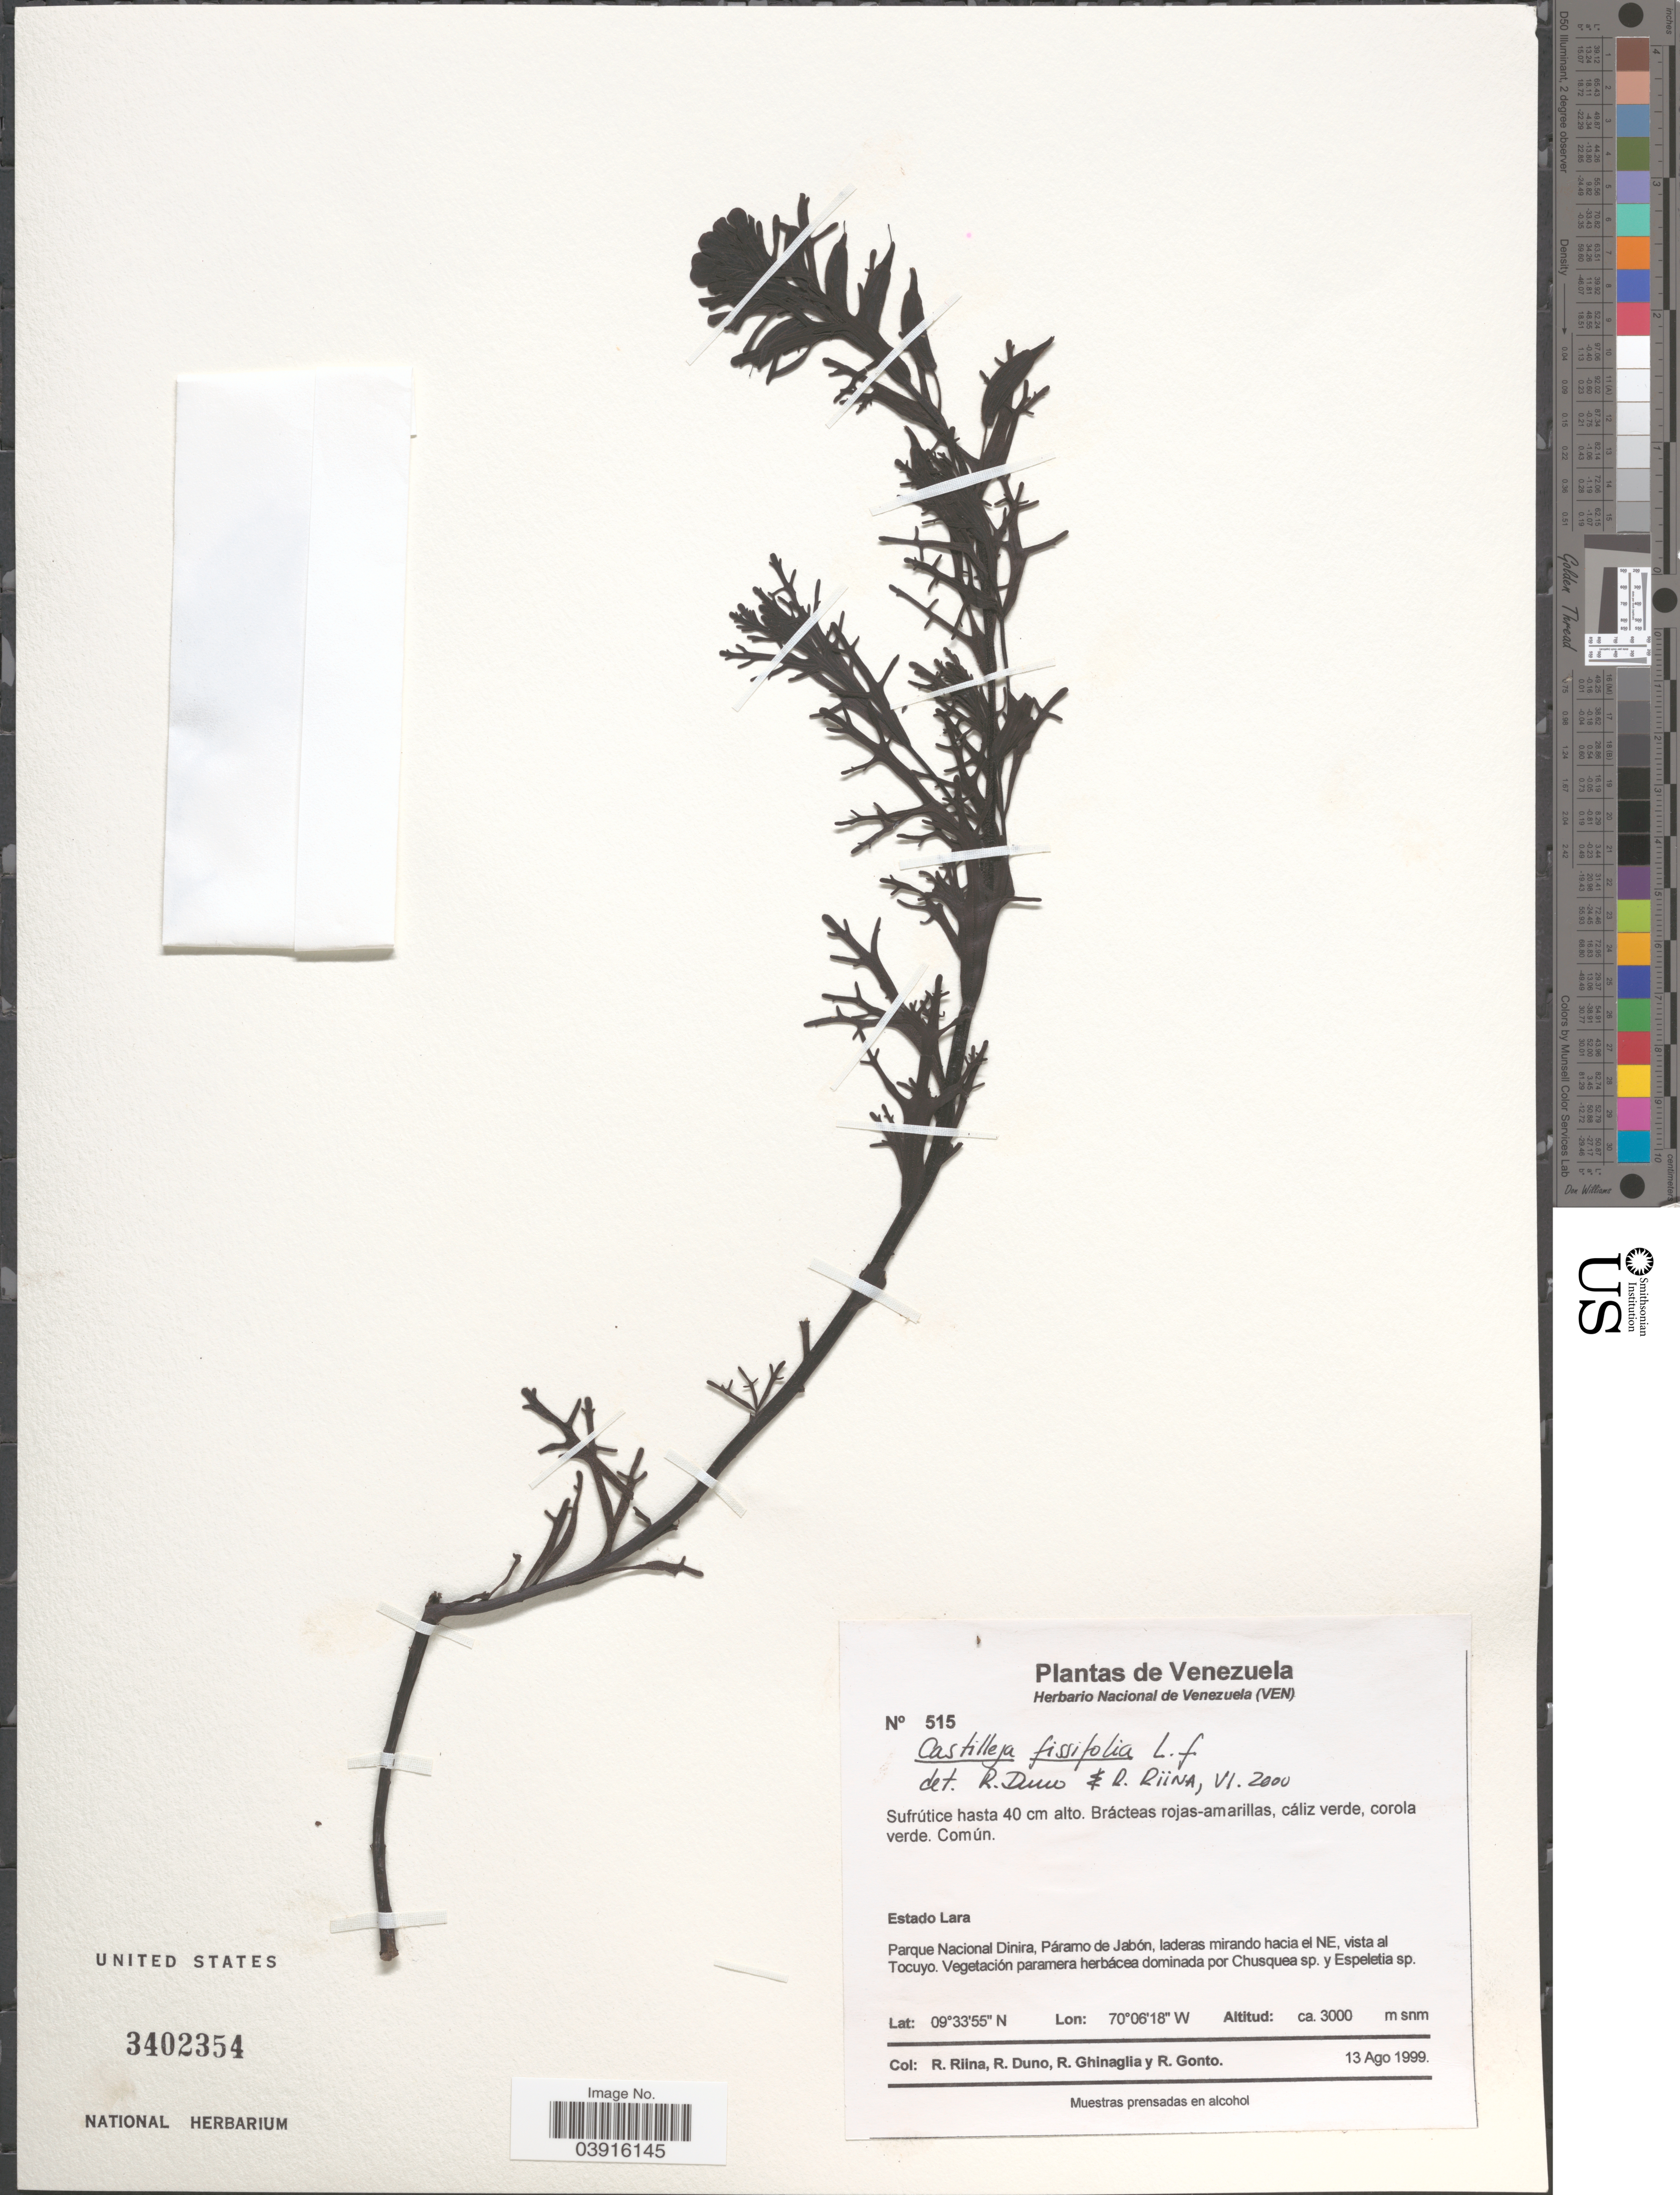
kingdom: Plantae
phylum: Tracheophyta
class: Magnoliopsida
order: Lamiales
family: Orobanchaceae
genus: Castilleja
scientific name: Castilleja fissifolia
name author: L. f.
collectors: R. Riina, R. Duno, R. Ghinaglia & R. Gonto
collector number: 515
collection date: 1999-08-13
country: Venezuela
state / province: Lara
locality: Parque Nacional Dinira, Páramo de Jabón, laderas mirando hacia el NE, vista al Tocuyo.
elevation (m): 3000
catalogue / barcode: US 3402354